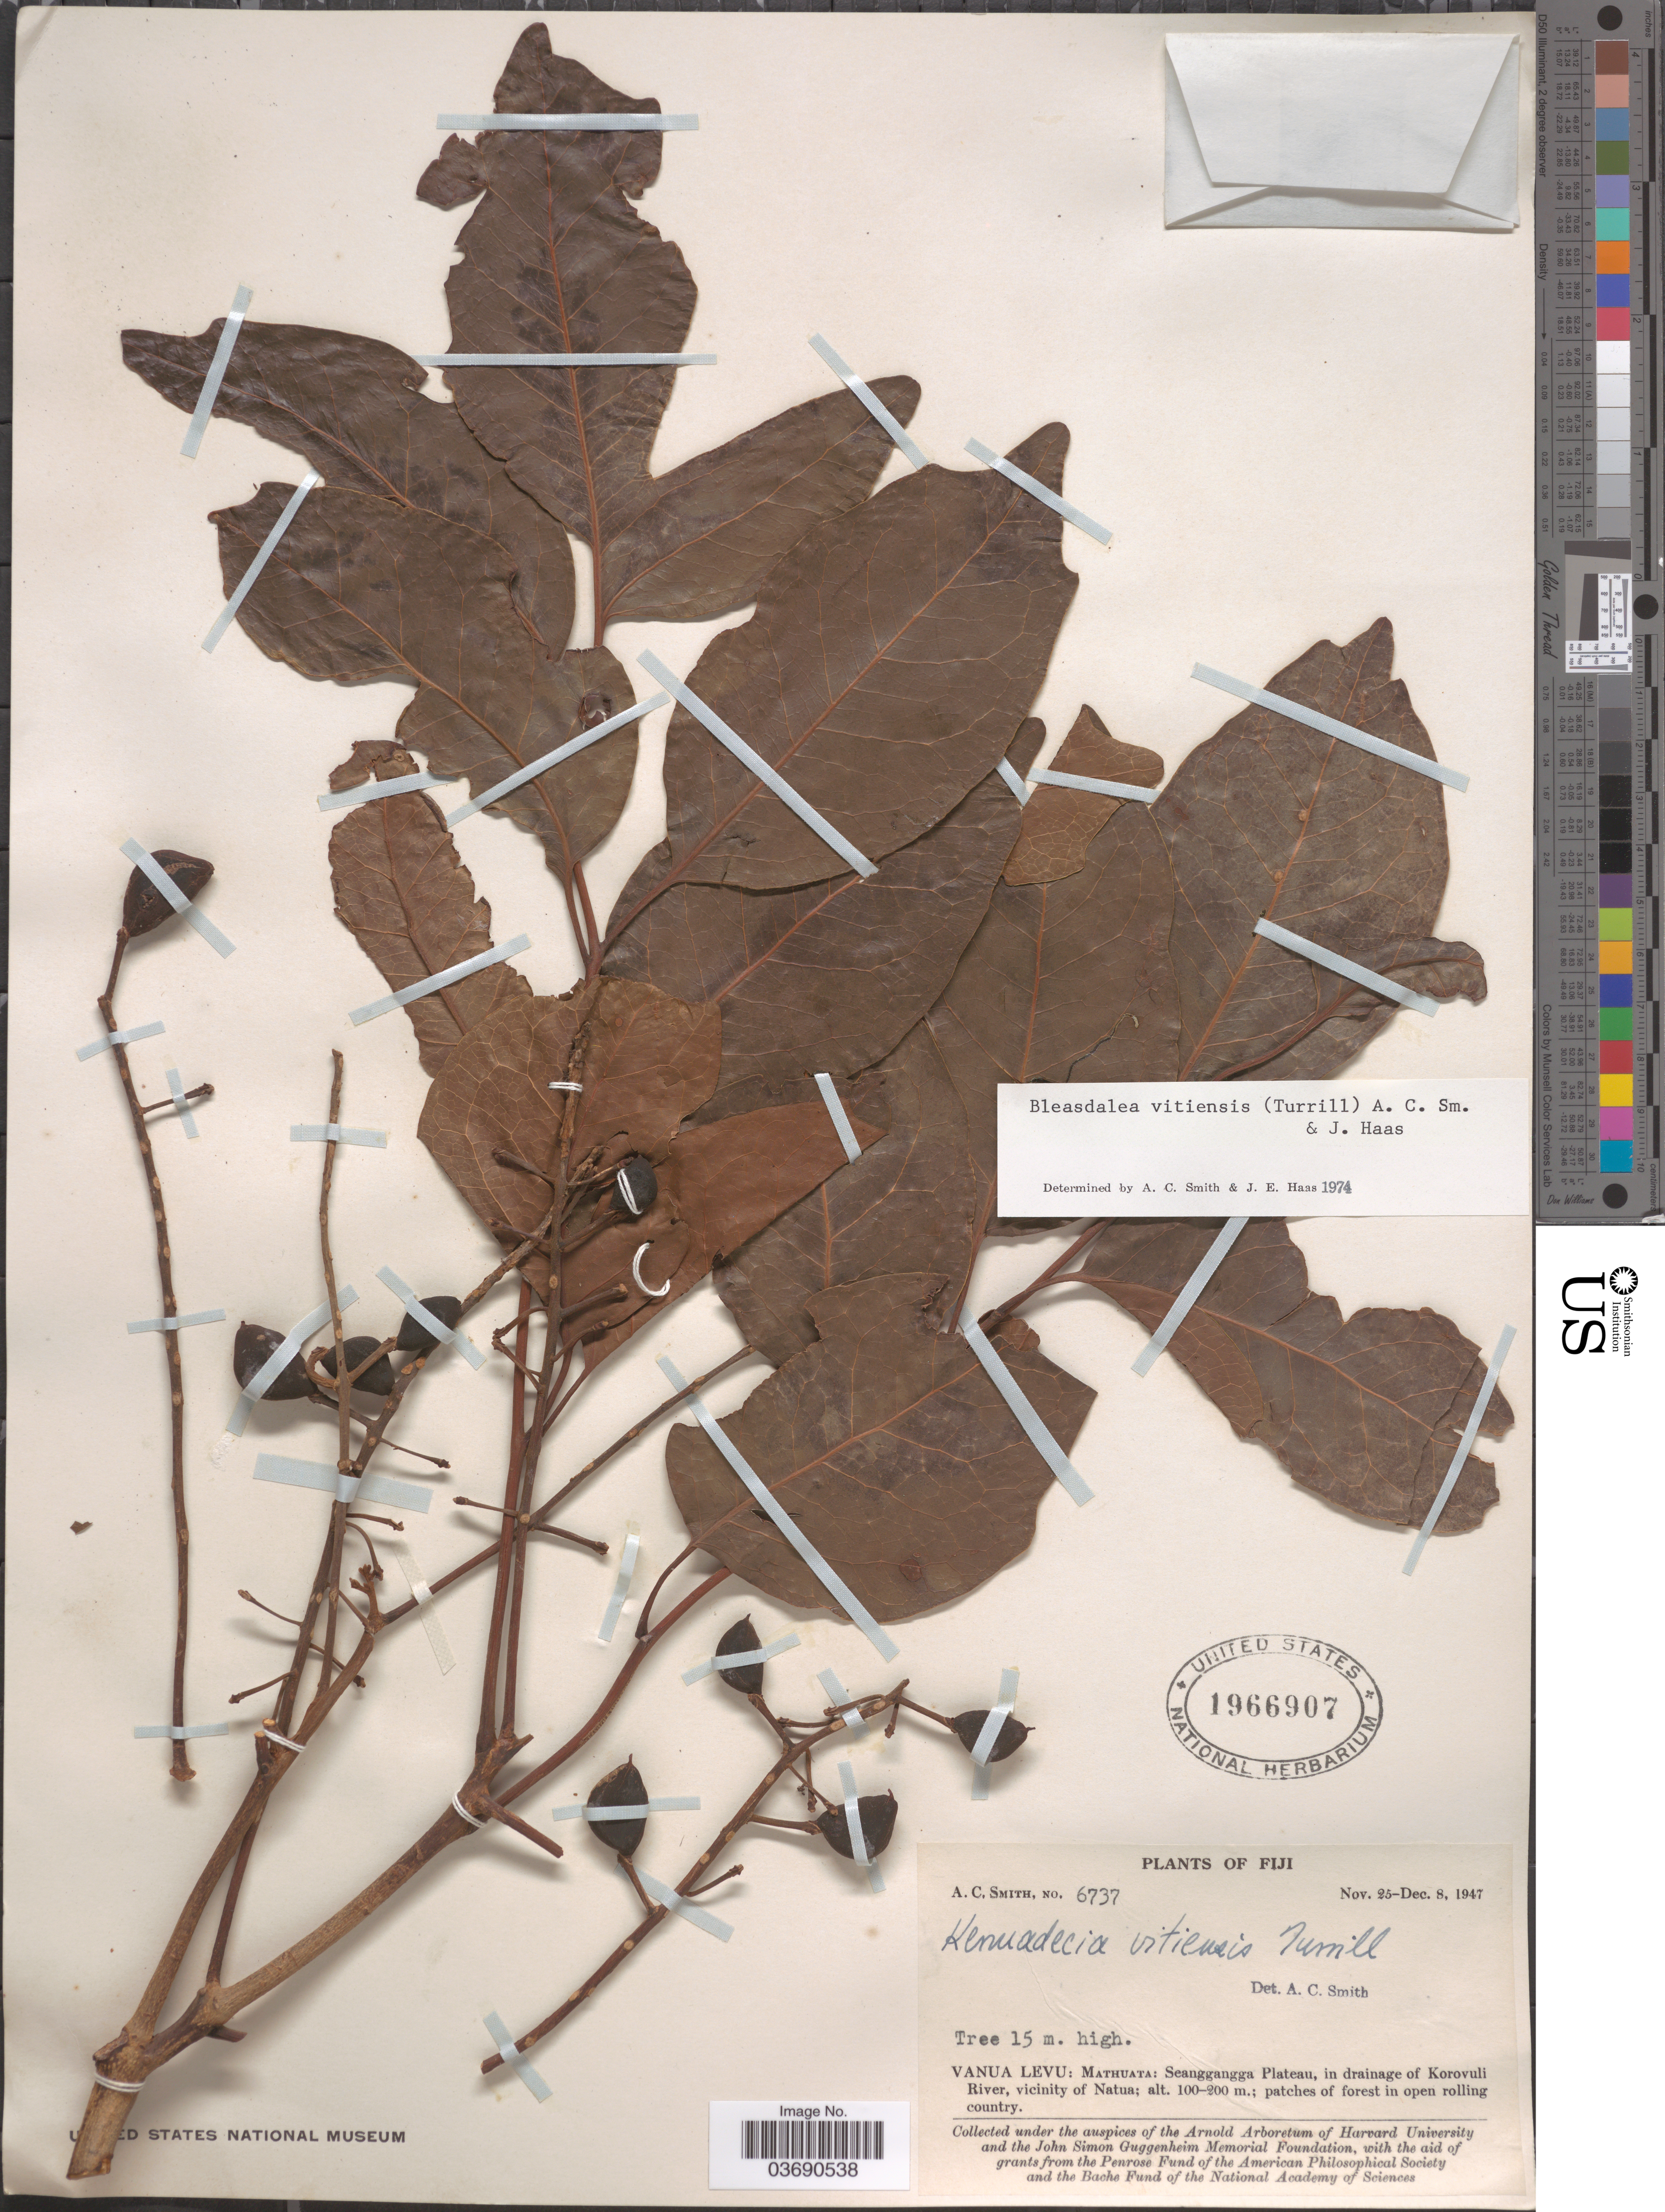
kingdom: Plantae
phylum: Tracheophyta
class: Magnoliopsida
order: Proteales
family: Proteaceae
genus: Turrillia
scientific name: Turrillia vitiensis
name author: (Turill) A.C. Sm.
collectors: A. C. Smith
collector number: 6737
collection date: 1947-11-25/1947-12-08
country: Fiji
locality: Vanua Levu: Mathuata: Seanggangga Plateau, in drainage of Korovuli River, vicinity of Natua.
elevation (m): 100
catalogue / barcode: US 1966907